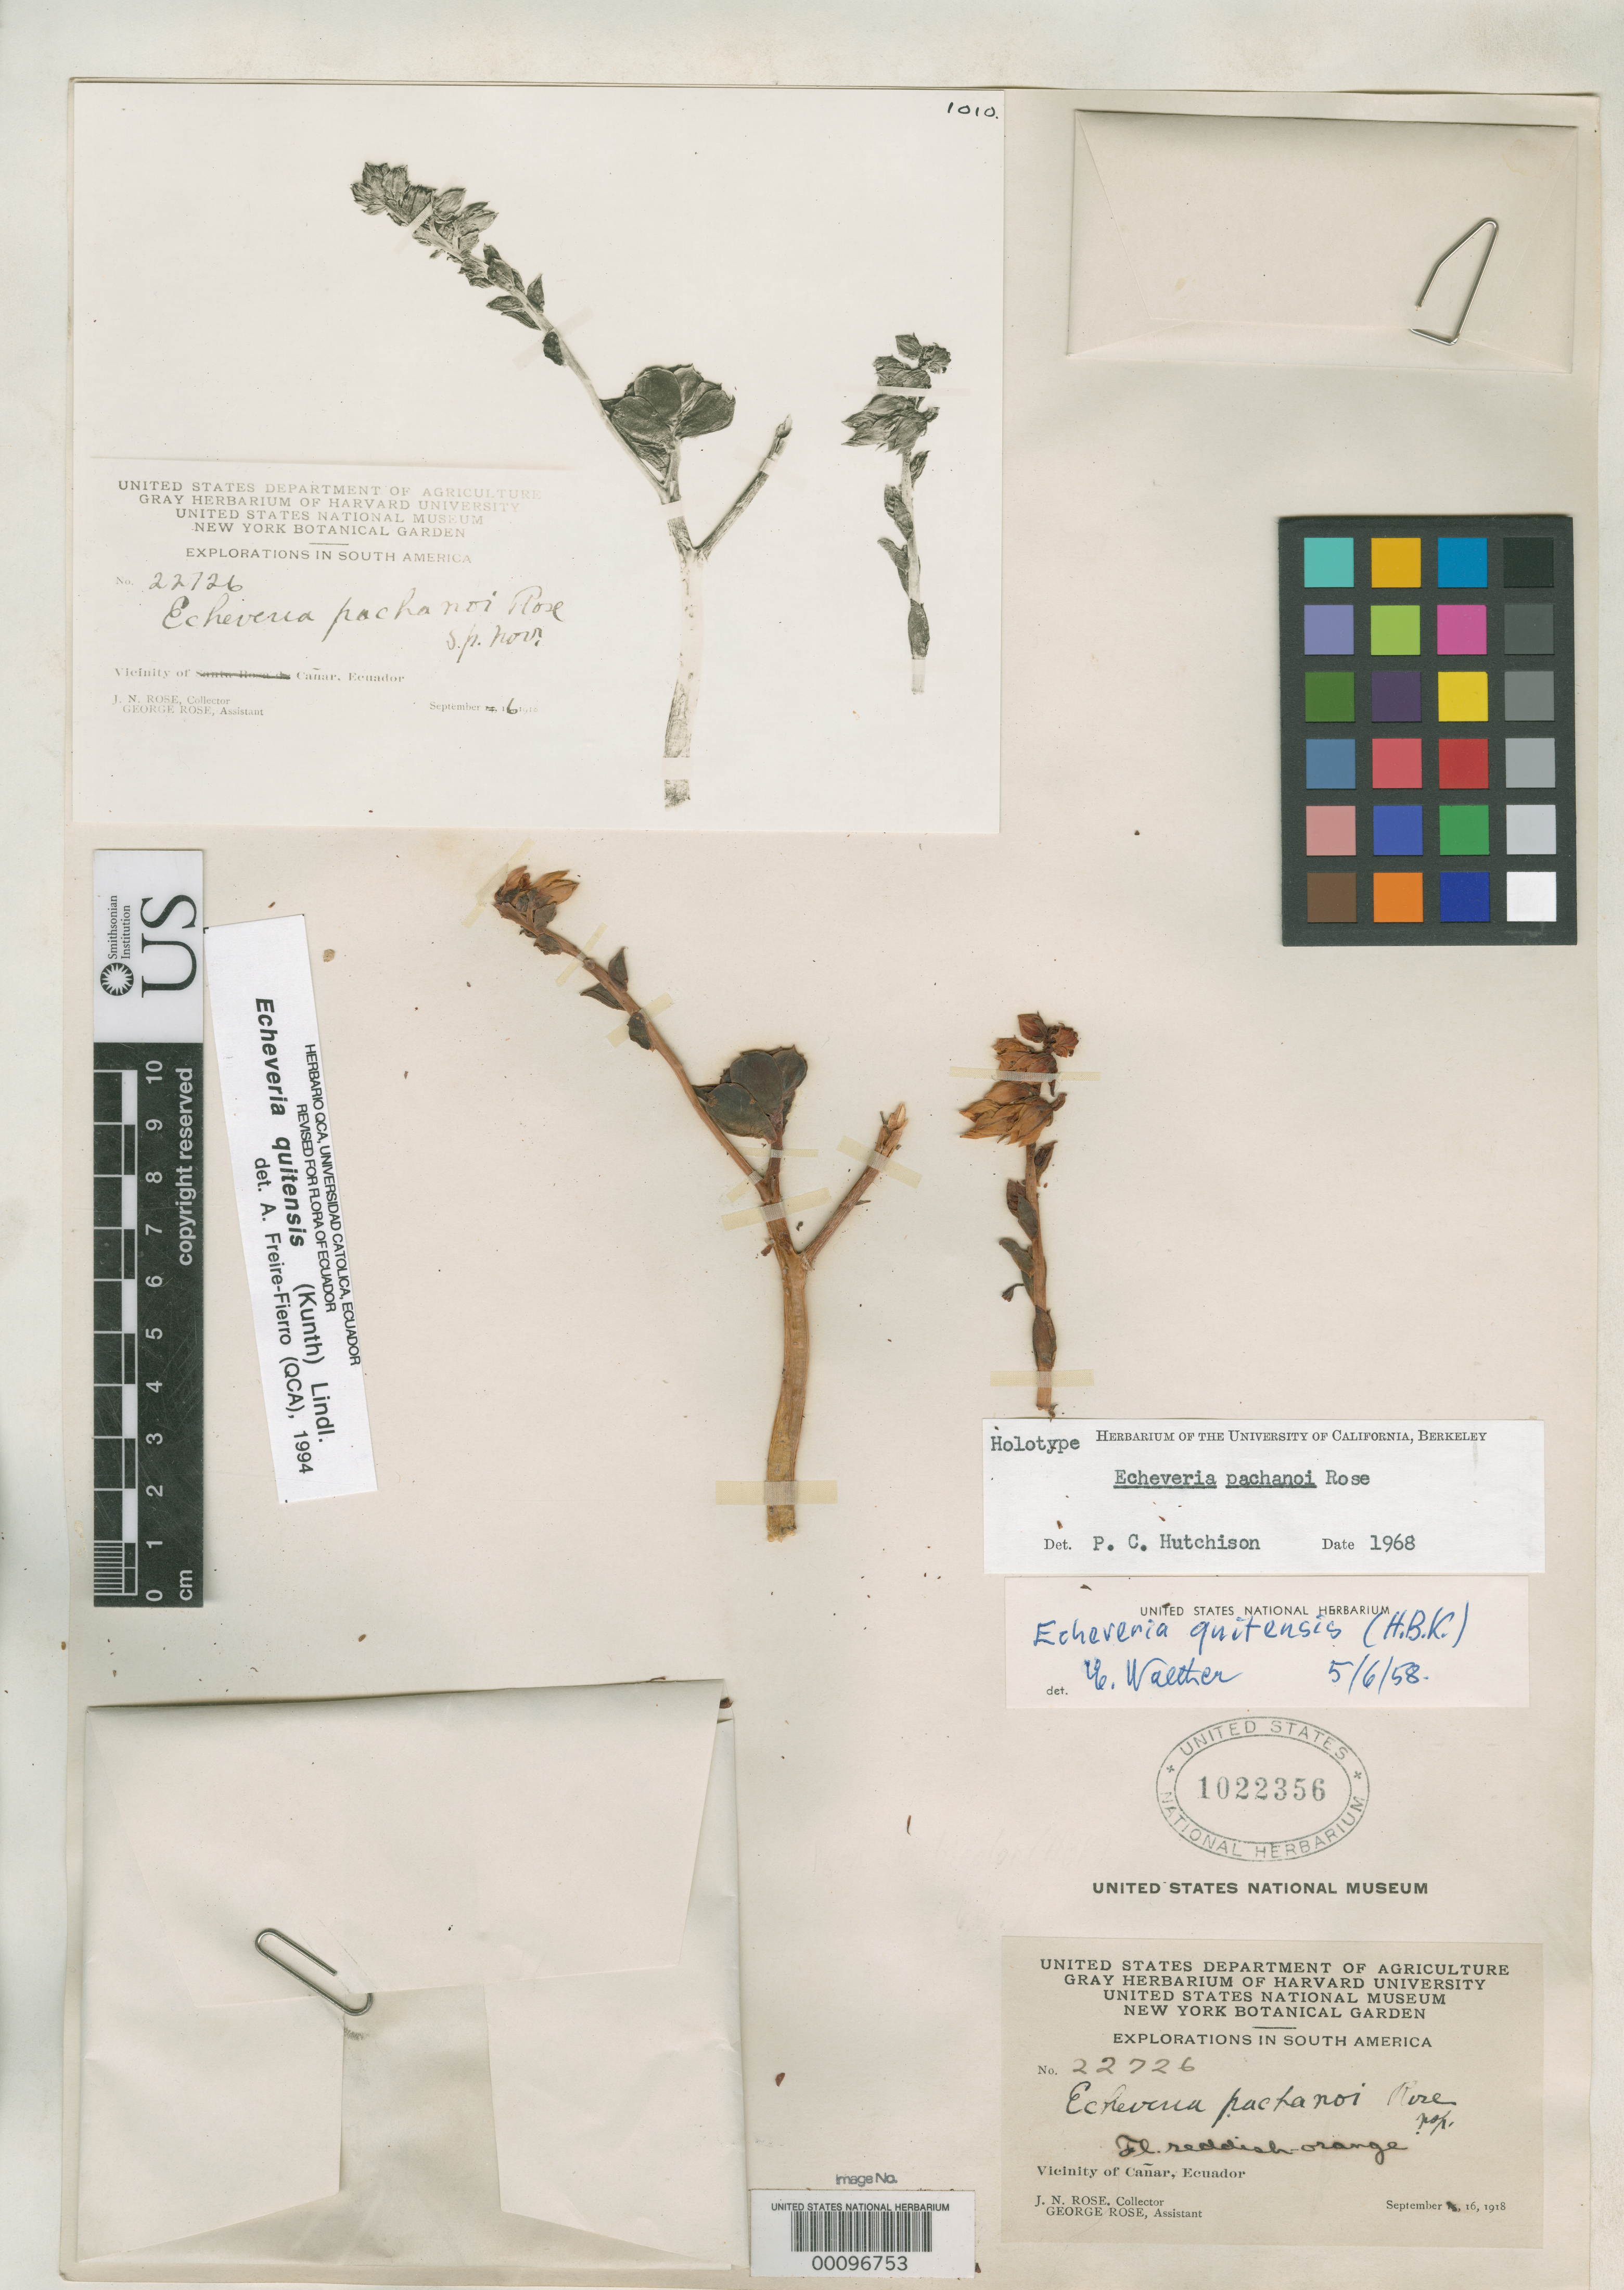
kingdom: Plantae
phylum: Tracheophyta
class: Magnoliopsida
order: Saxifragales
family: Crassulaceae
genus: Echeveria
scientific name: Echeveria pachanoi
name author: Rose ex Poelln.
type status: Holotype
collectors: J. N. Rose & G. Rose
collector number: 22726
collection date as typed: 16 Sep 1918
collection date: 1918-09-16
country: Ecuador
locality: Vicinity of Canar.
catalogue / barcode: US 1022356